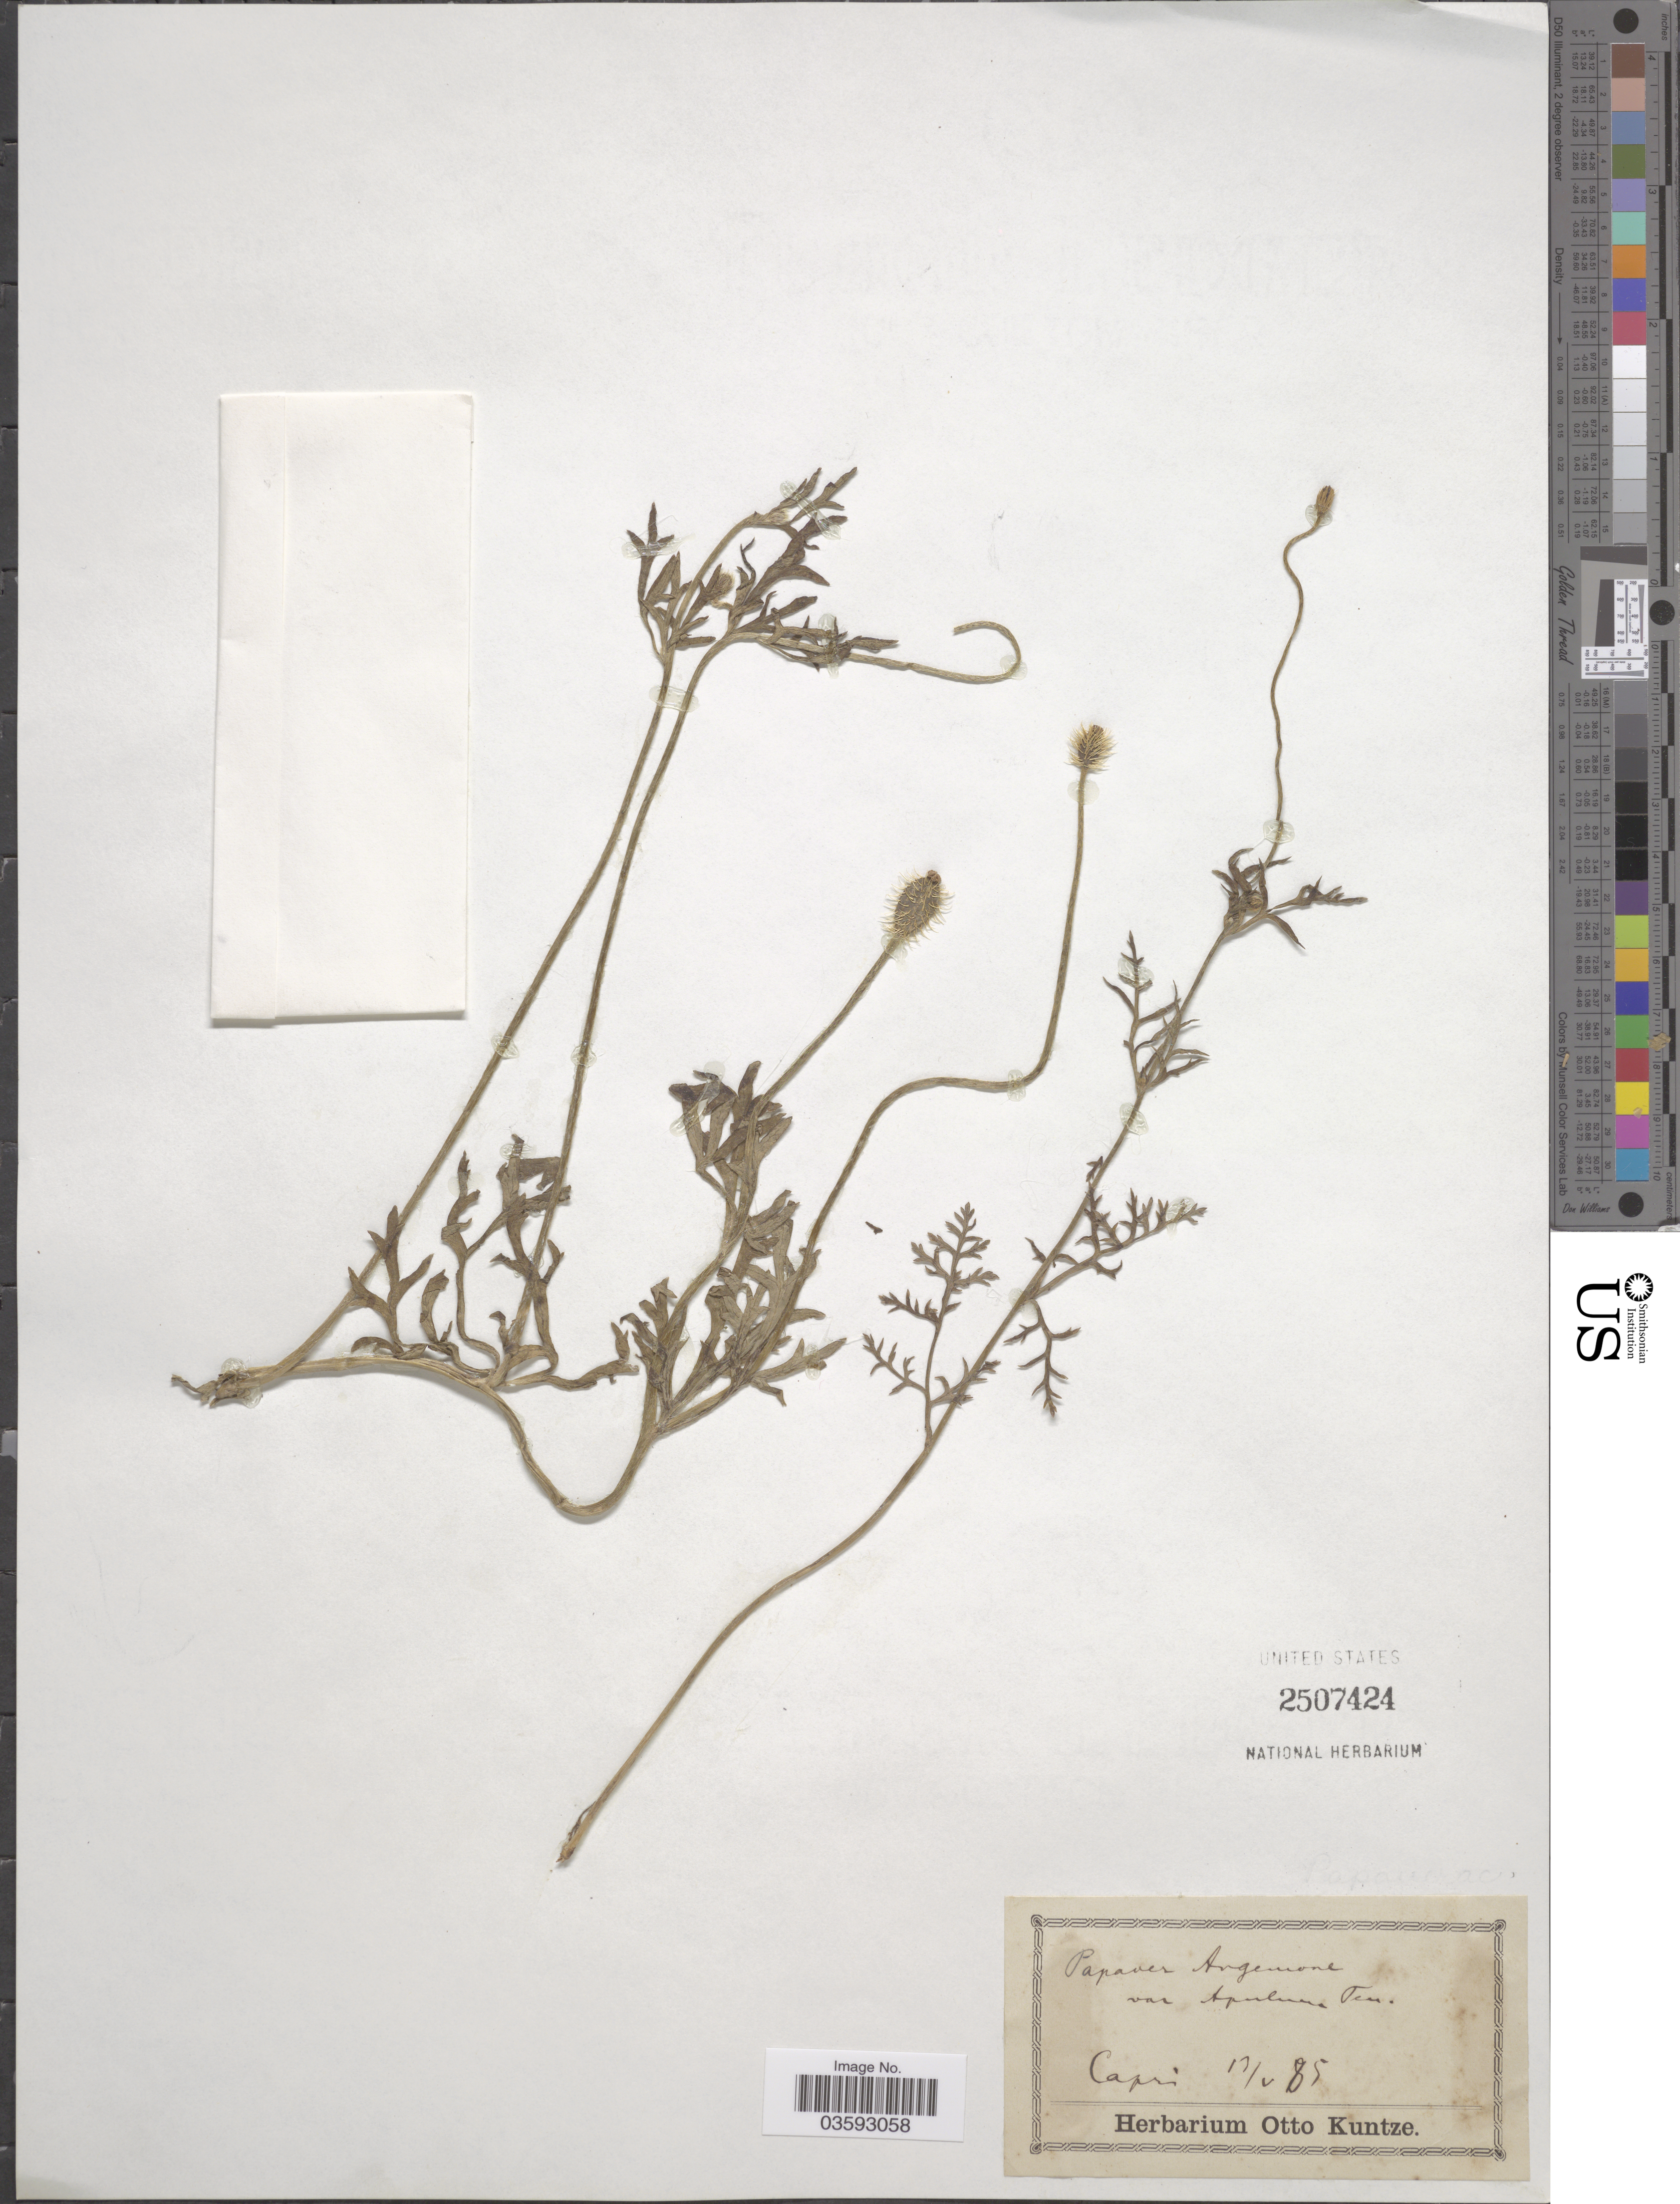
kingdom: Plantae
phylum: Tracheophyta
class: Magnoliopsida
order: Ranunculales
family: Papaveraceae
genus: Papaver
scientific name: Papaver argemone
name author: L.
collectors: ex herb. Otto Kuntze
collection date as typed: Transcribed d/m/y: 13/5/85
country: Italy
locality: Capri.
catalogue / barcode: US 2507424